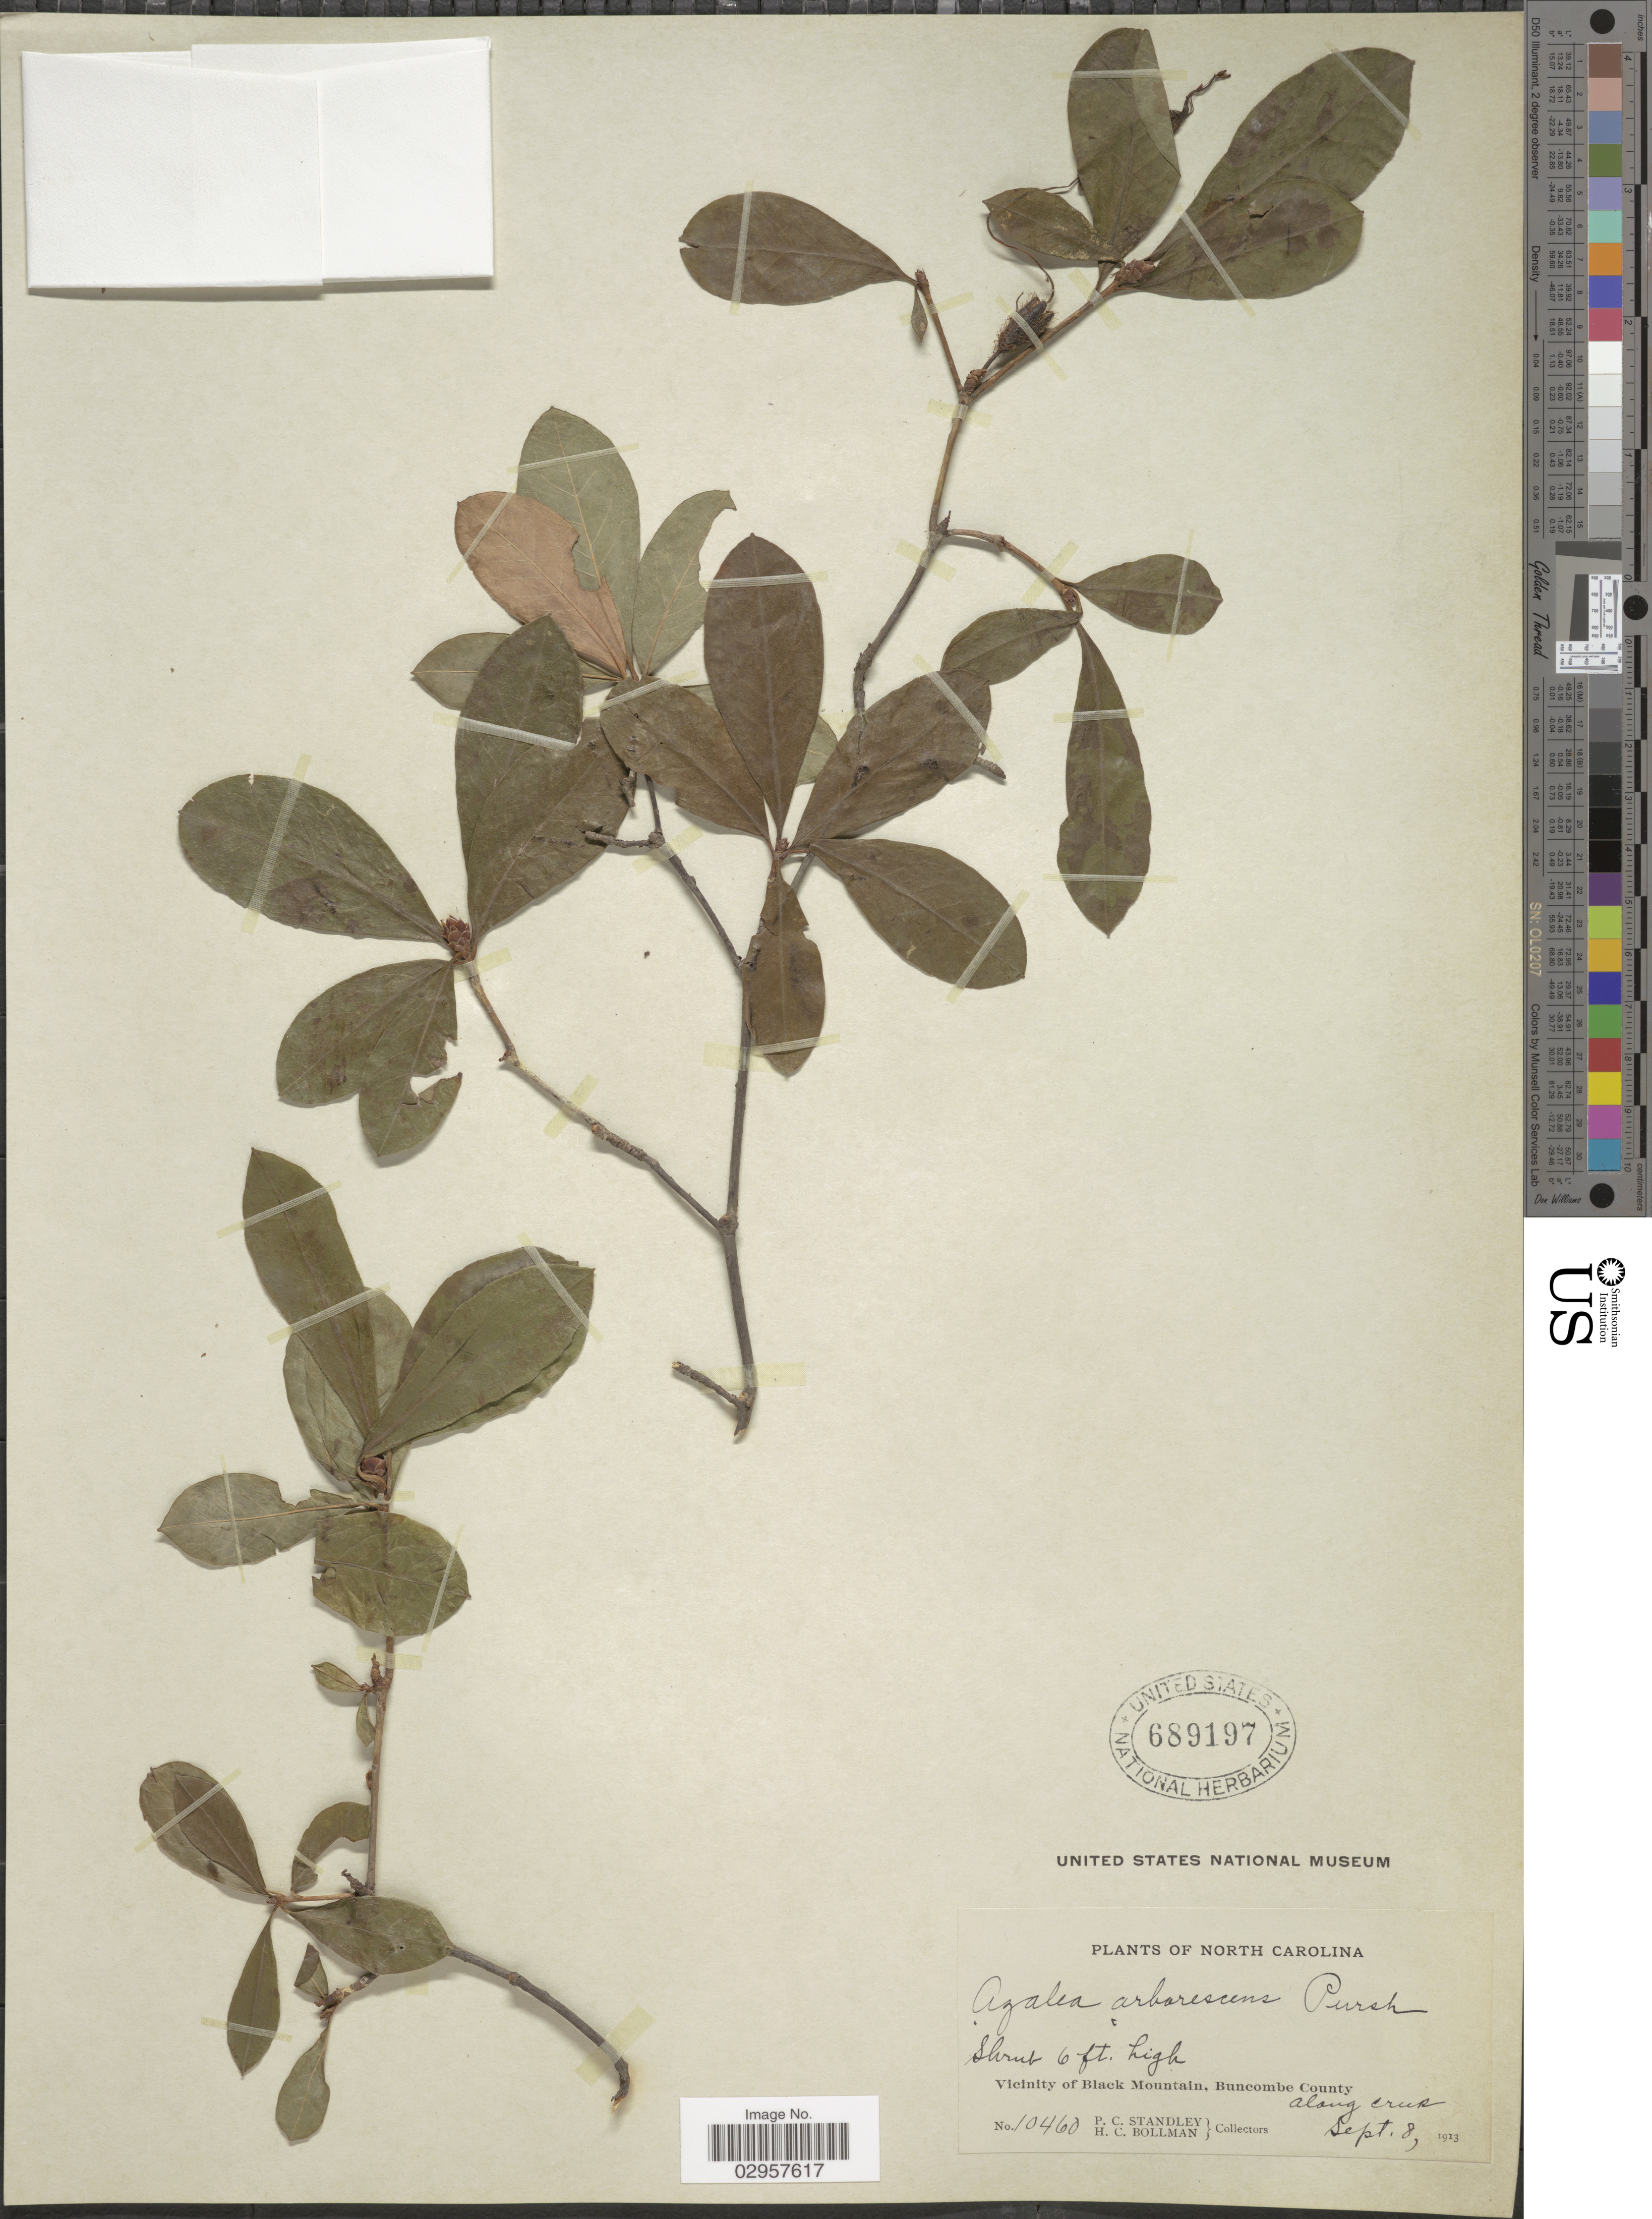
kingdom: Plantae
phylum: Tracheophyta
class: Magnoliopsida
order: Ericales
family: Ericaceae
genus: Rhododendron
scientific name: Rhododendron arborescens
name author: (Pursh) Torr.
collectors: P. C. Standley & H. C. Bollman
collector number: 10460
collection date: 1913-09-08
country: United States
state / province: North Carolina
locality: Vicinity of Black Mountain, Buncombe County. Along Creek.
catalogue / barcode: US 689197